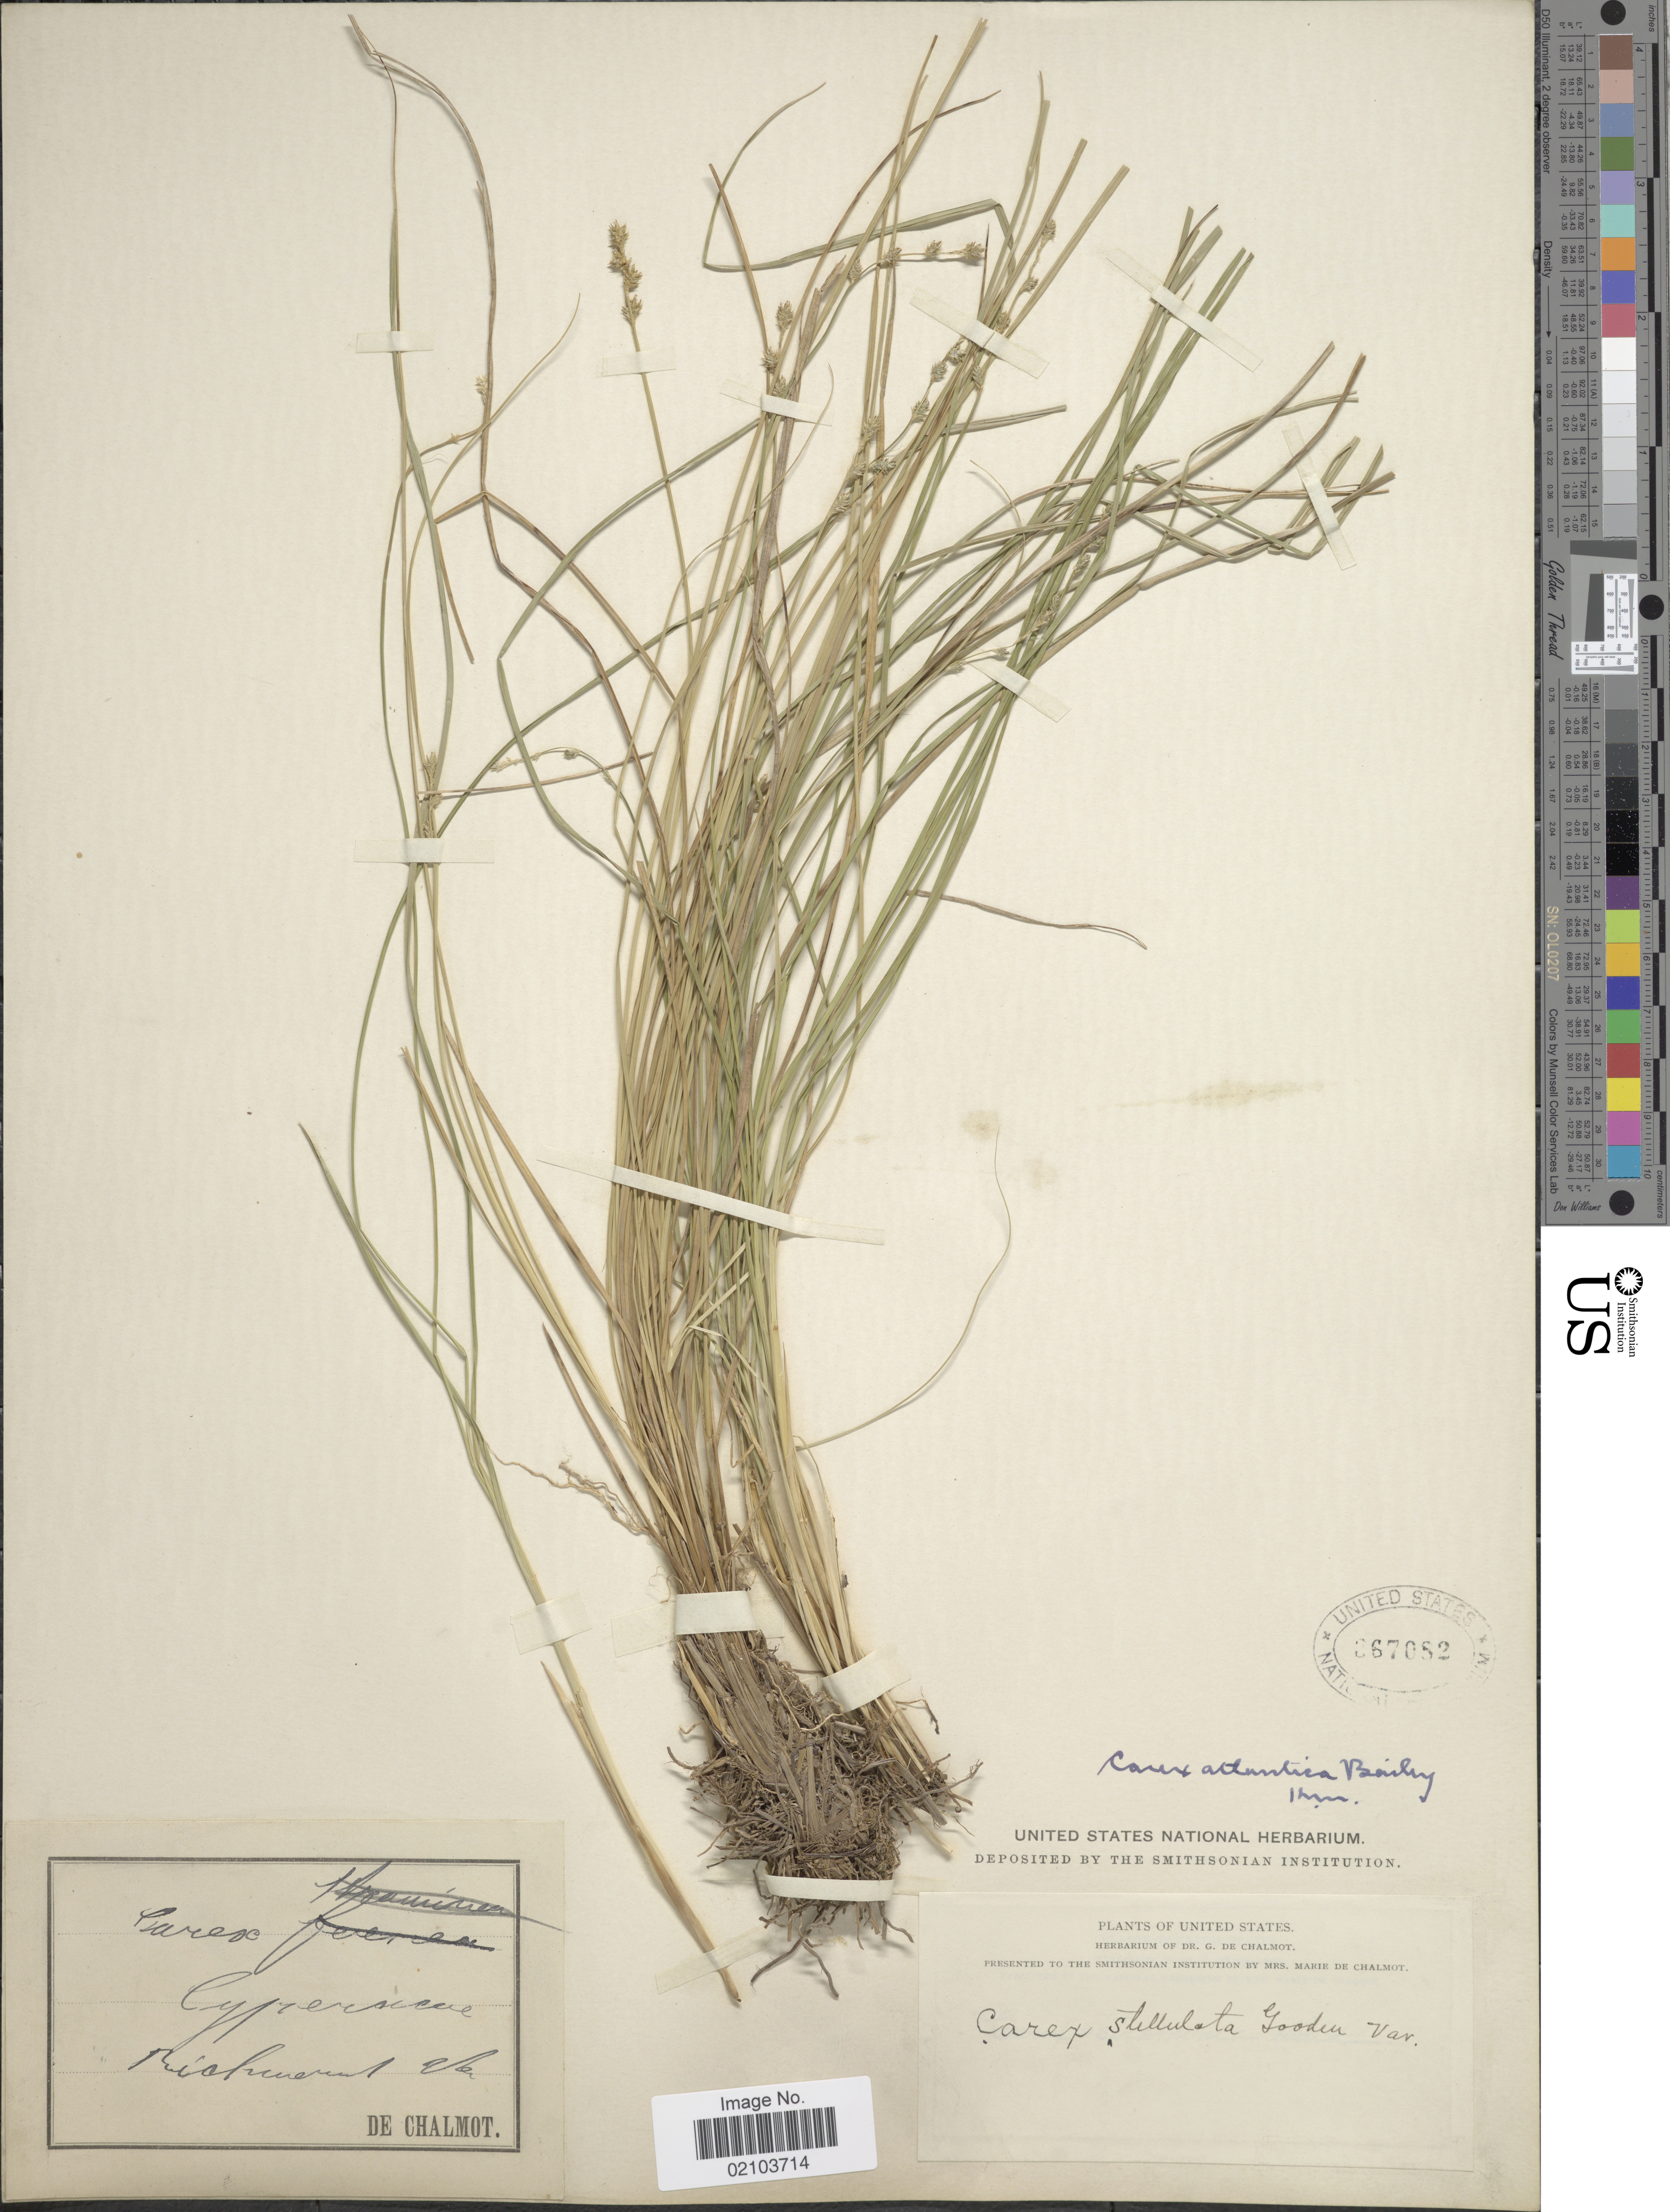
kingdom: Plantae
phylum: Tracheophyta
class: Liliopsida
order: Poales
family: Cyperaceae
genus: Carex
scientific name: Carex atlantica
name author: L.H. Bailey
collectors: G. de Chalmot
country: United States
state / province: Virginia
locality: Richmond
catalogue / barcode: US 367082